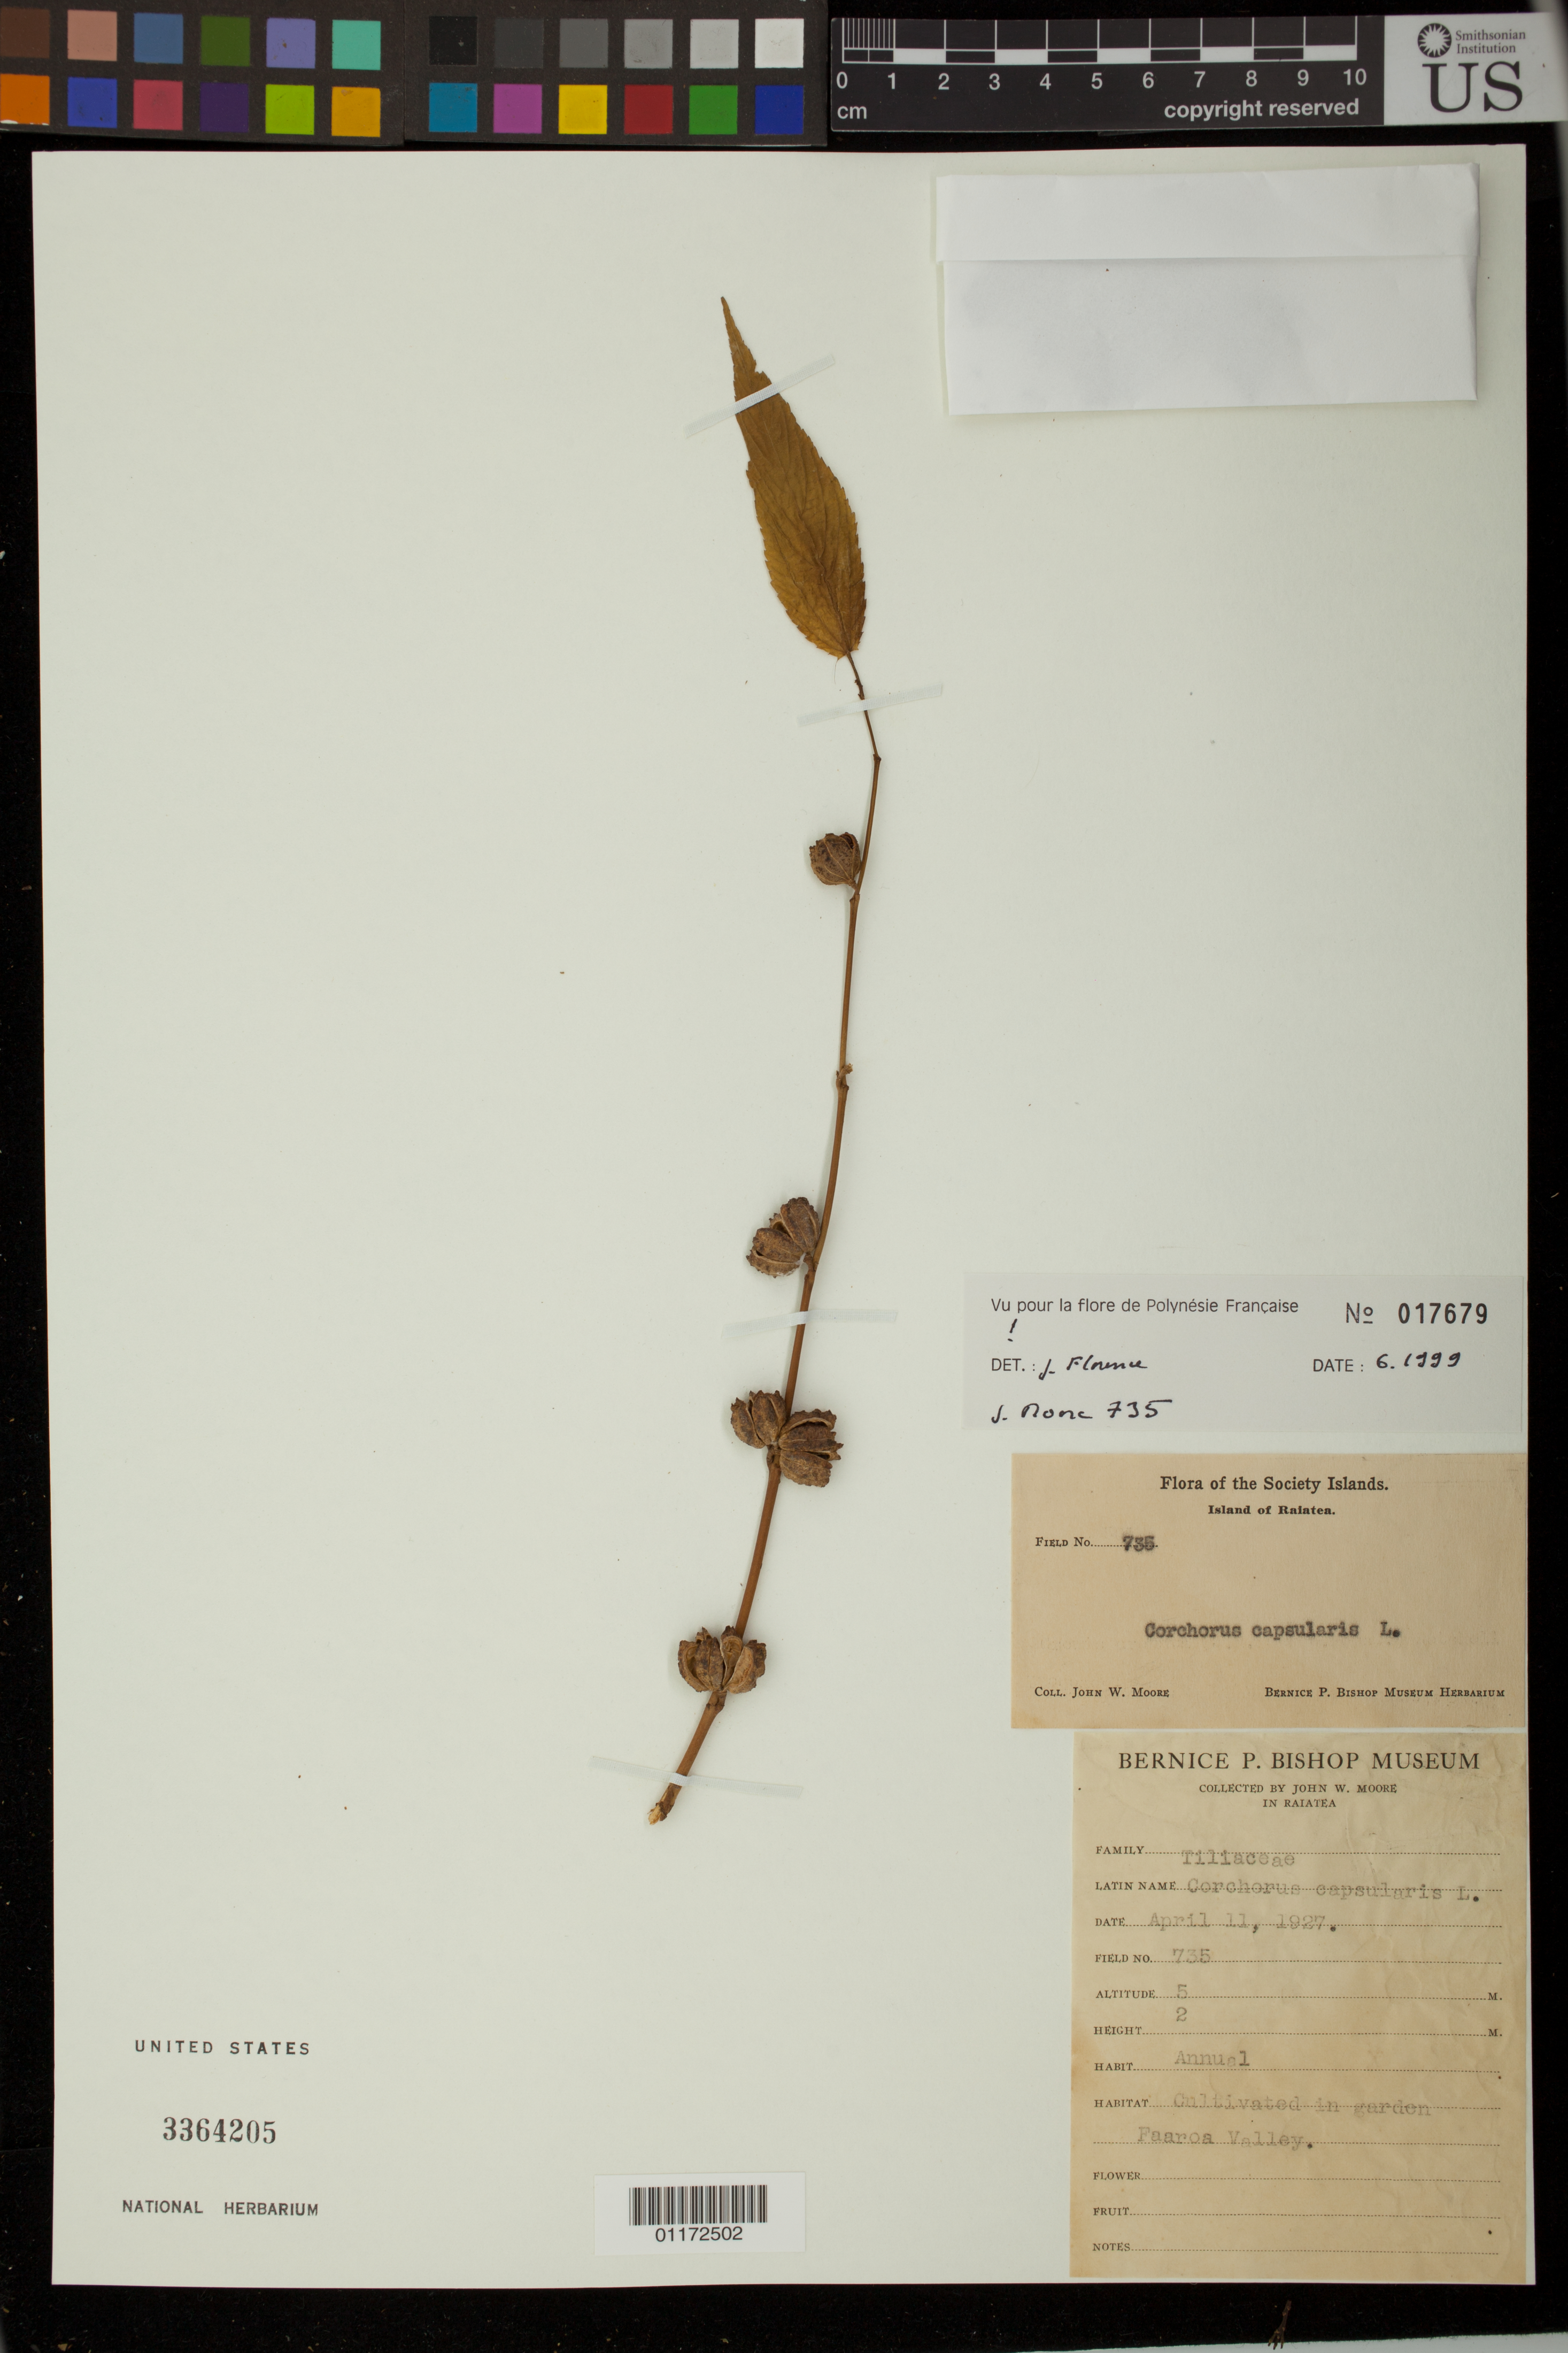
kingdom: Plantae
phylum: Tracheophyta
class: Magnoliopsida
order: Malvales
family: Malvaceae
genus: Corchorus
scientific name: Corchorus capsularis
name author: L.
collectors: J. Moore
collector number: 735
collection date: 1927-04-11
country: French Polynesia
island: Raiatea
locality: Cultivated in garden, Faaroa Valley.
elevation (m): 5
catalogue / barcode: US 3364205